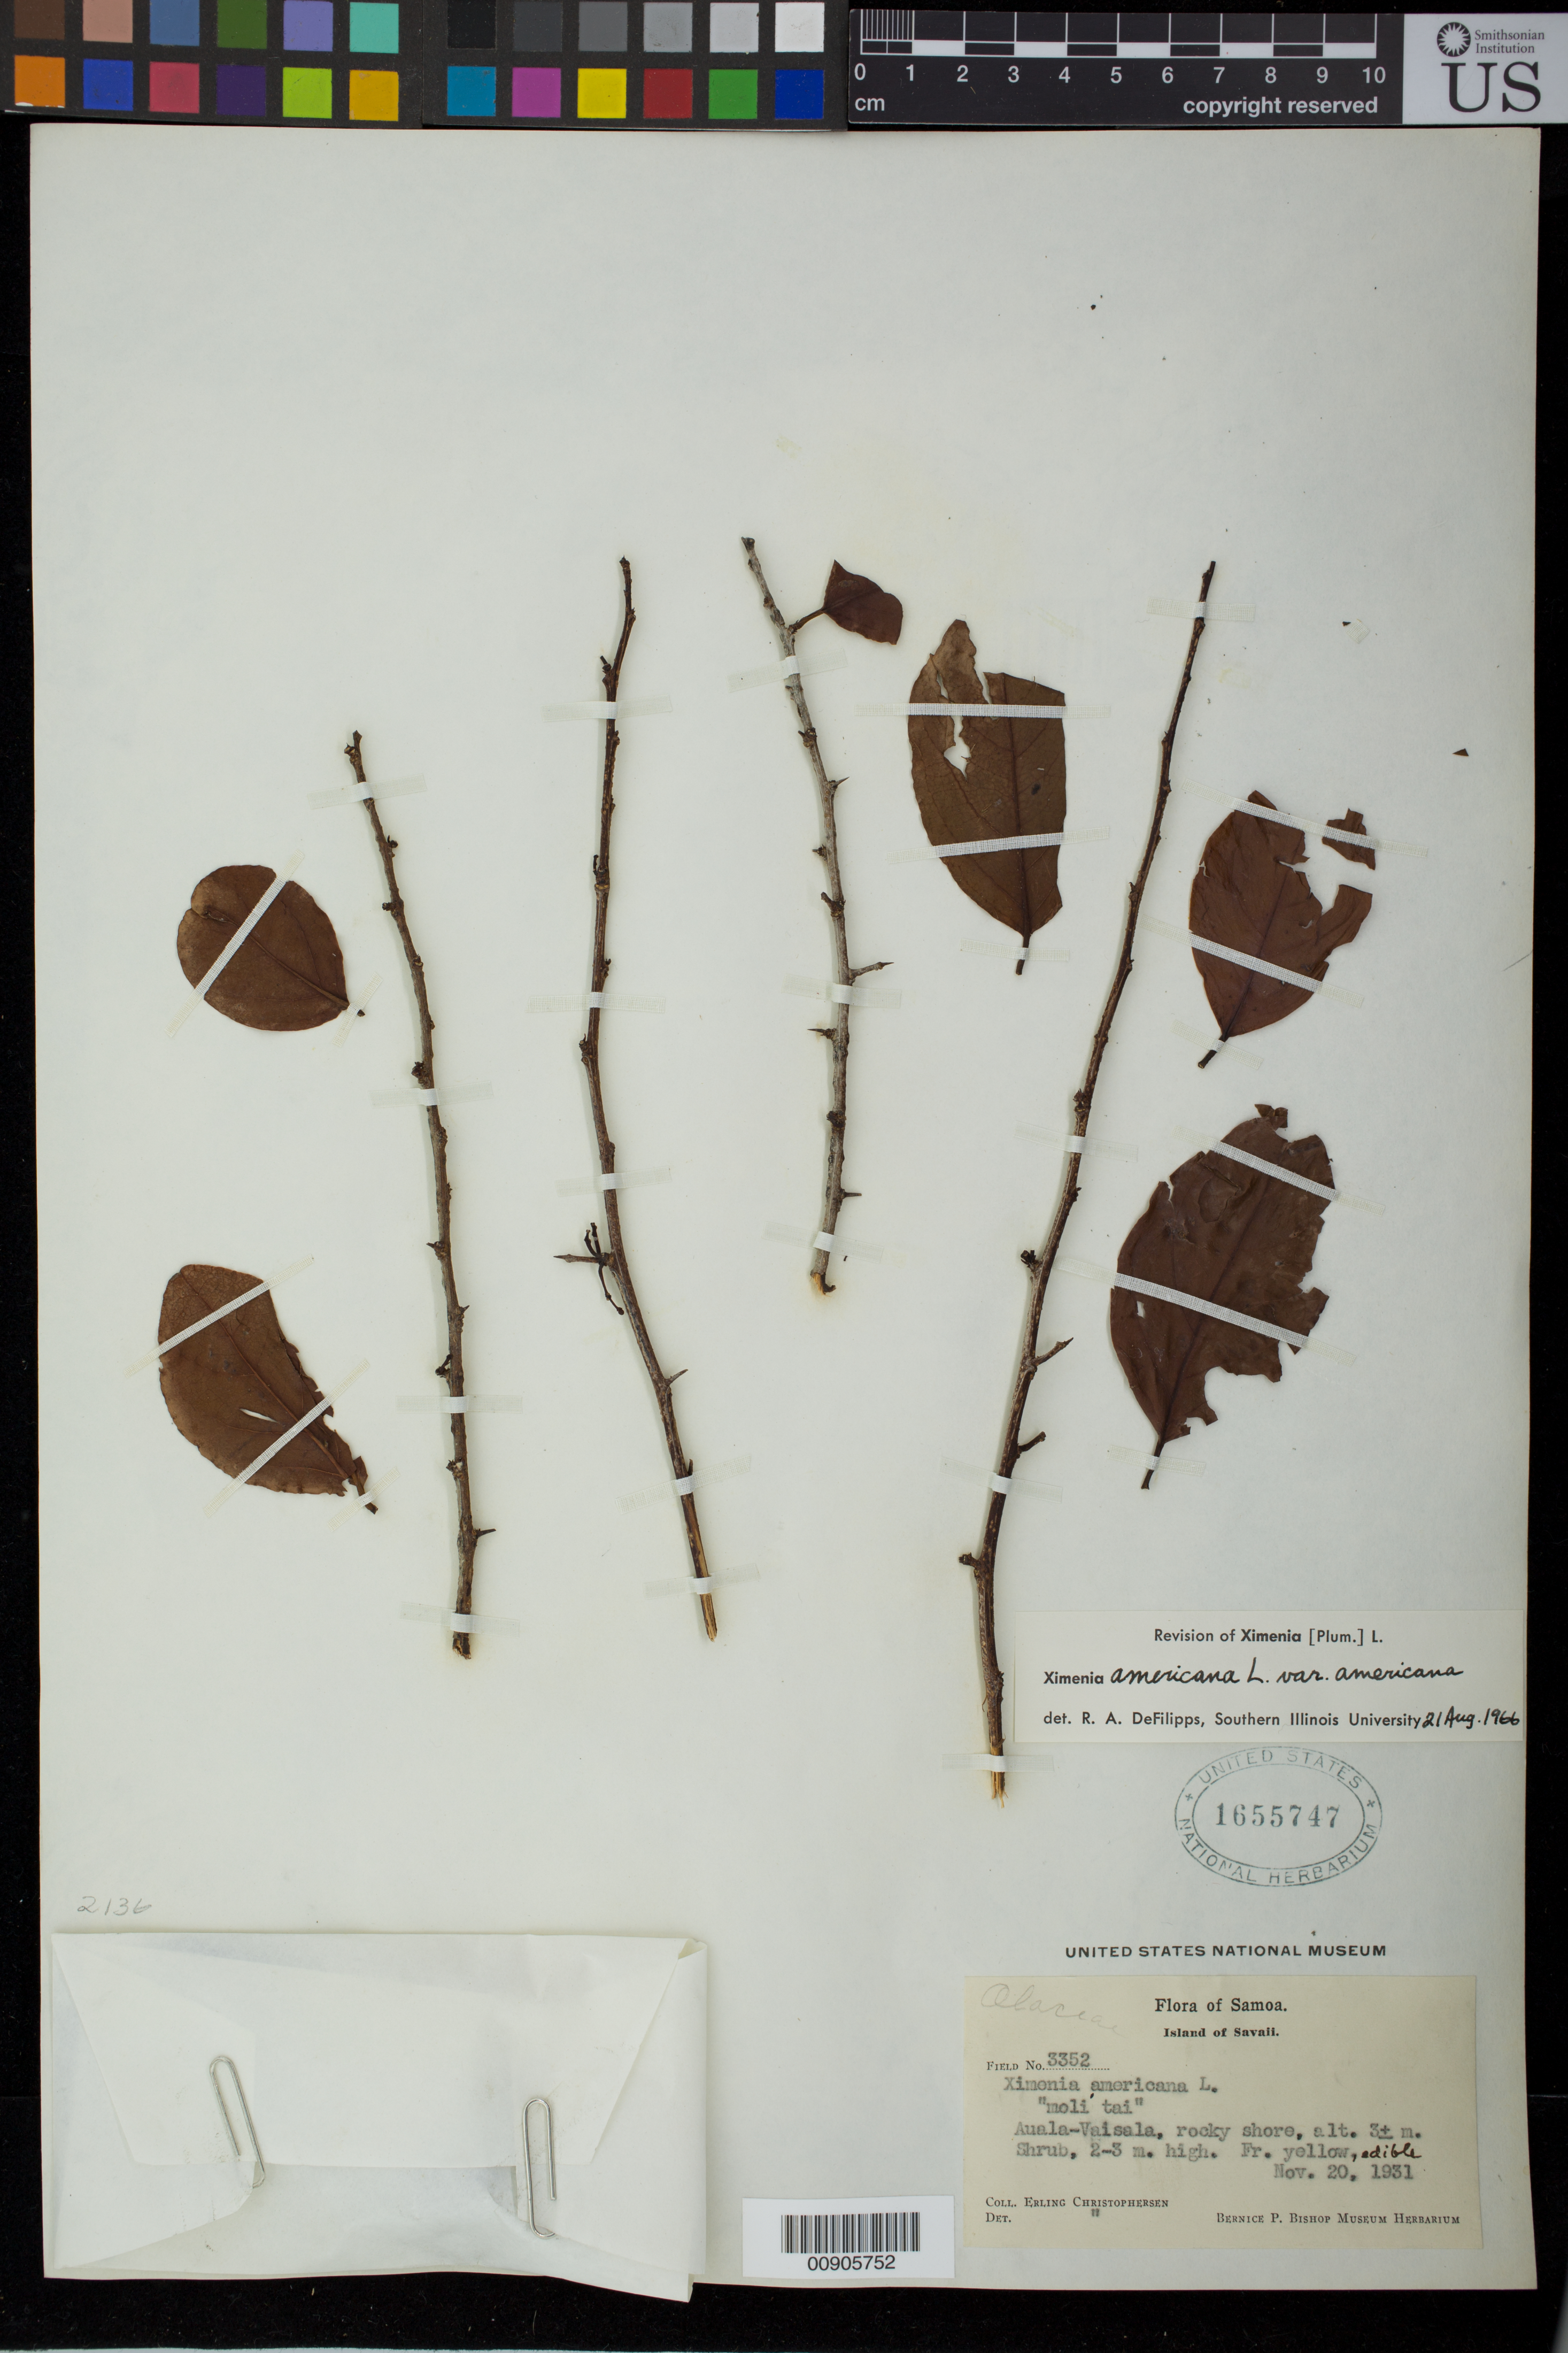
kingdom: Plantae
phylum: Tracheophyta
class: Magnoliopsida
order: Santalales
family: Ximeniaceae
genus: Ximenia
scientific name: Ximenia americana var. americana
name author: L.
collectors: E. Christophersen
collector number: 3352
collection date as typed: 20 Nov 1931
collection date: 1931-11-20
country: Samoa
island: Savai'i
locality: Auala-Vaisolac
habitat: rocky shore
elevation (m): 3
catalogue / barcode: US 1655747